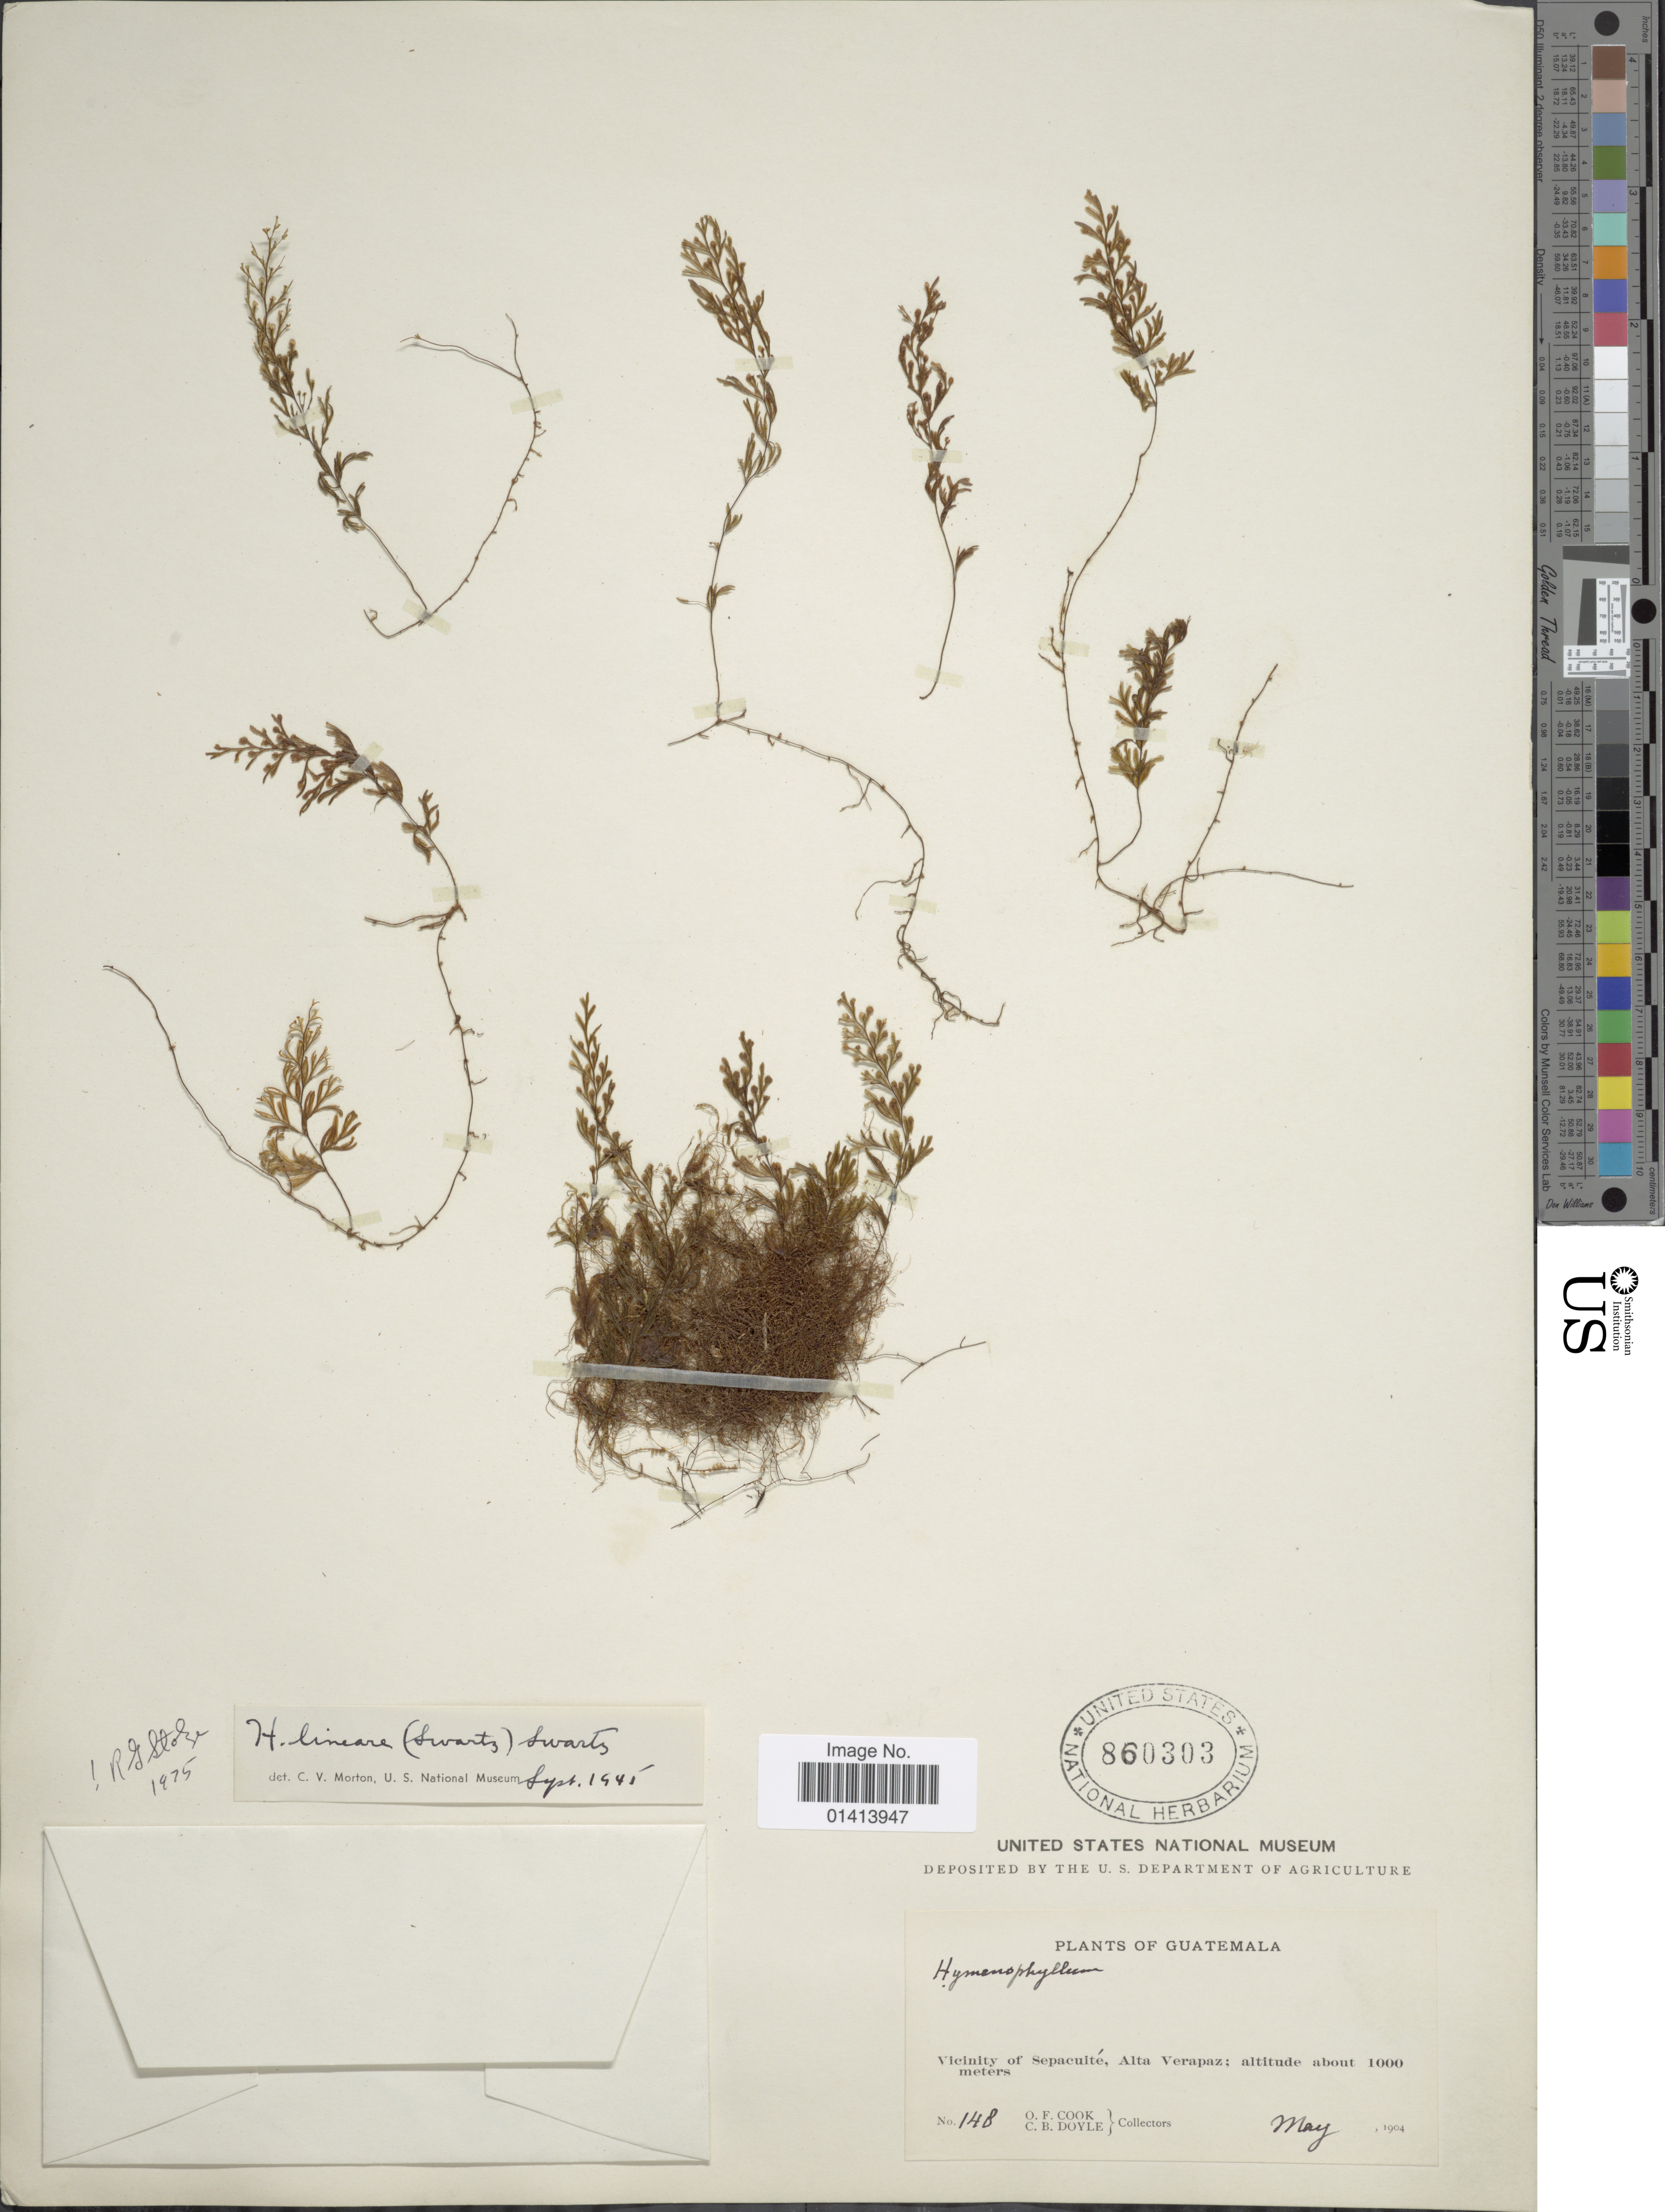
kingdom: Plantae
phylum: Tracheophyta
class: Polypodiopsida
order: Hymenophyllales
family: Hymenophyllaceae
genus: Hymenophyllum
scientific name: Hymenophyllum lineare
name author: (Sw.) Sw.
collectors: O. F. Cook & C. Doyle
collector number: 148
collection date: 1904-05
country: Guatemala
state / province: Alta Verapaz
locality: Vicinity of Sepacuité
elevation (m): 1000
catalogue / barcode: US 860303